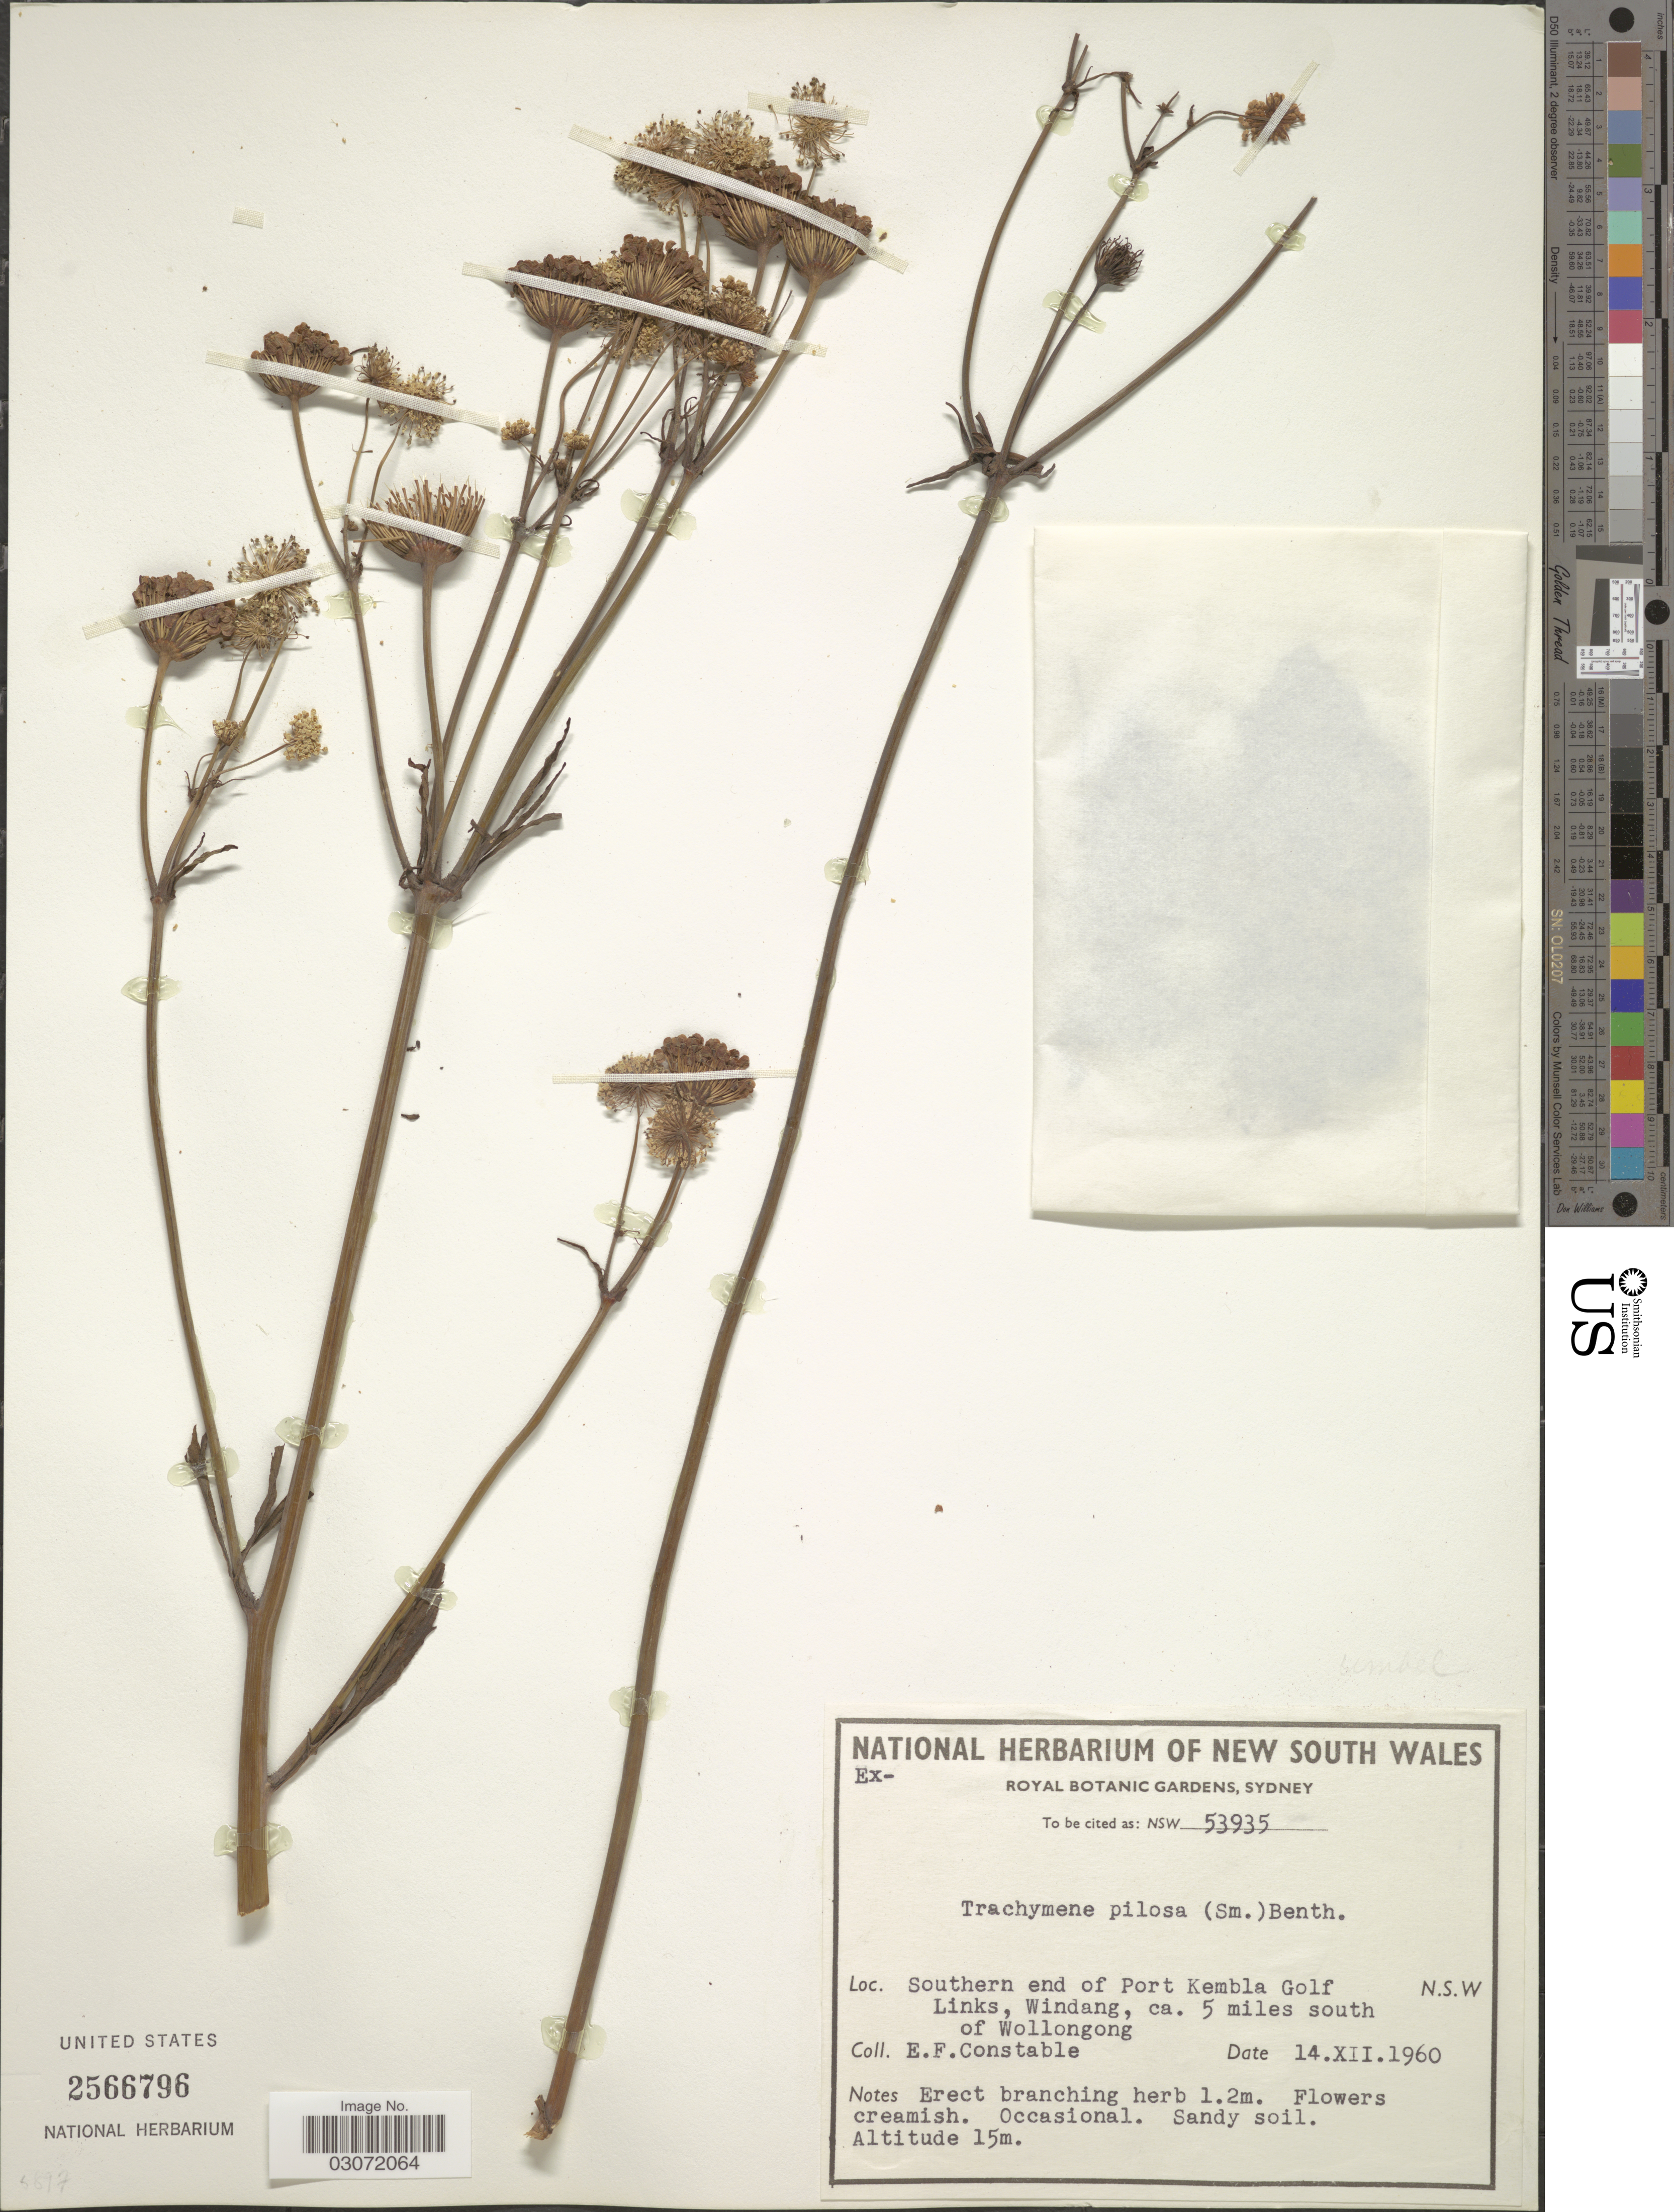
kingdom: Plantae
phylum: Tracheophyta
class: Magnoliopsida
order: Apiales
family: Araliaceae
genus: Trachymene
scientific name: Trachymene pilosa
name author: Sm.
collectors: E. F. Constable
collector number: NSW53935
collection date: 1960-12-14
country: Australia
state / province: New South Wales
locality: Southern end of Port Kembla Golf Links, Windang, ca. 5 miles south of Wollongong. N.S.W.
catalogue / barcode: US 2566796